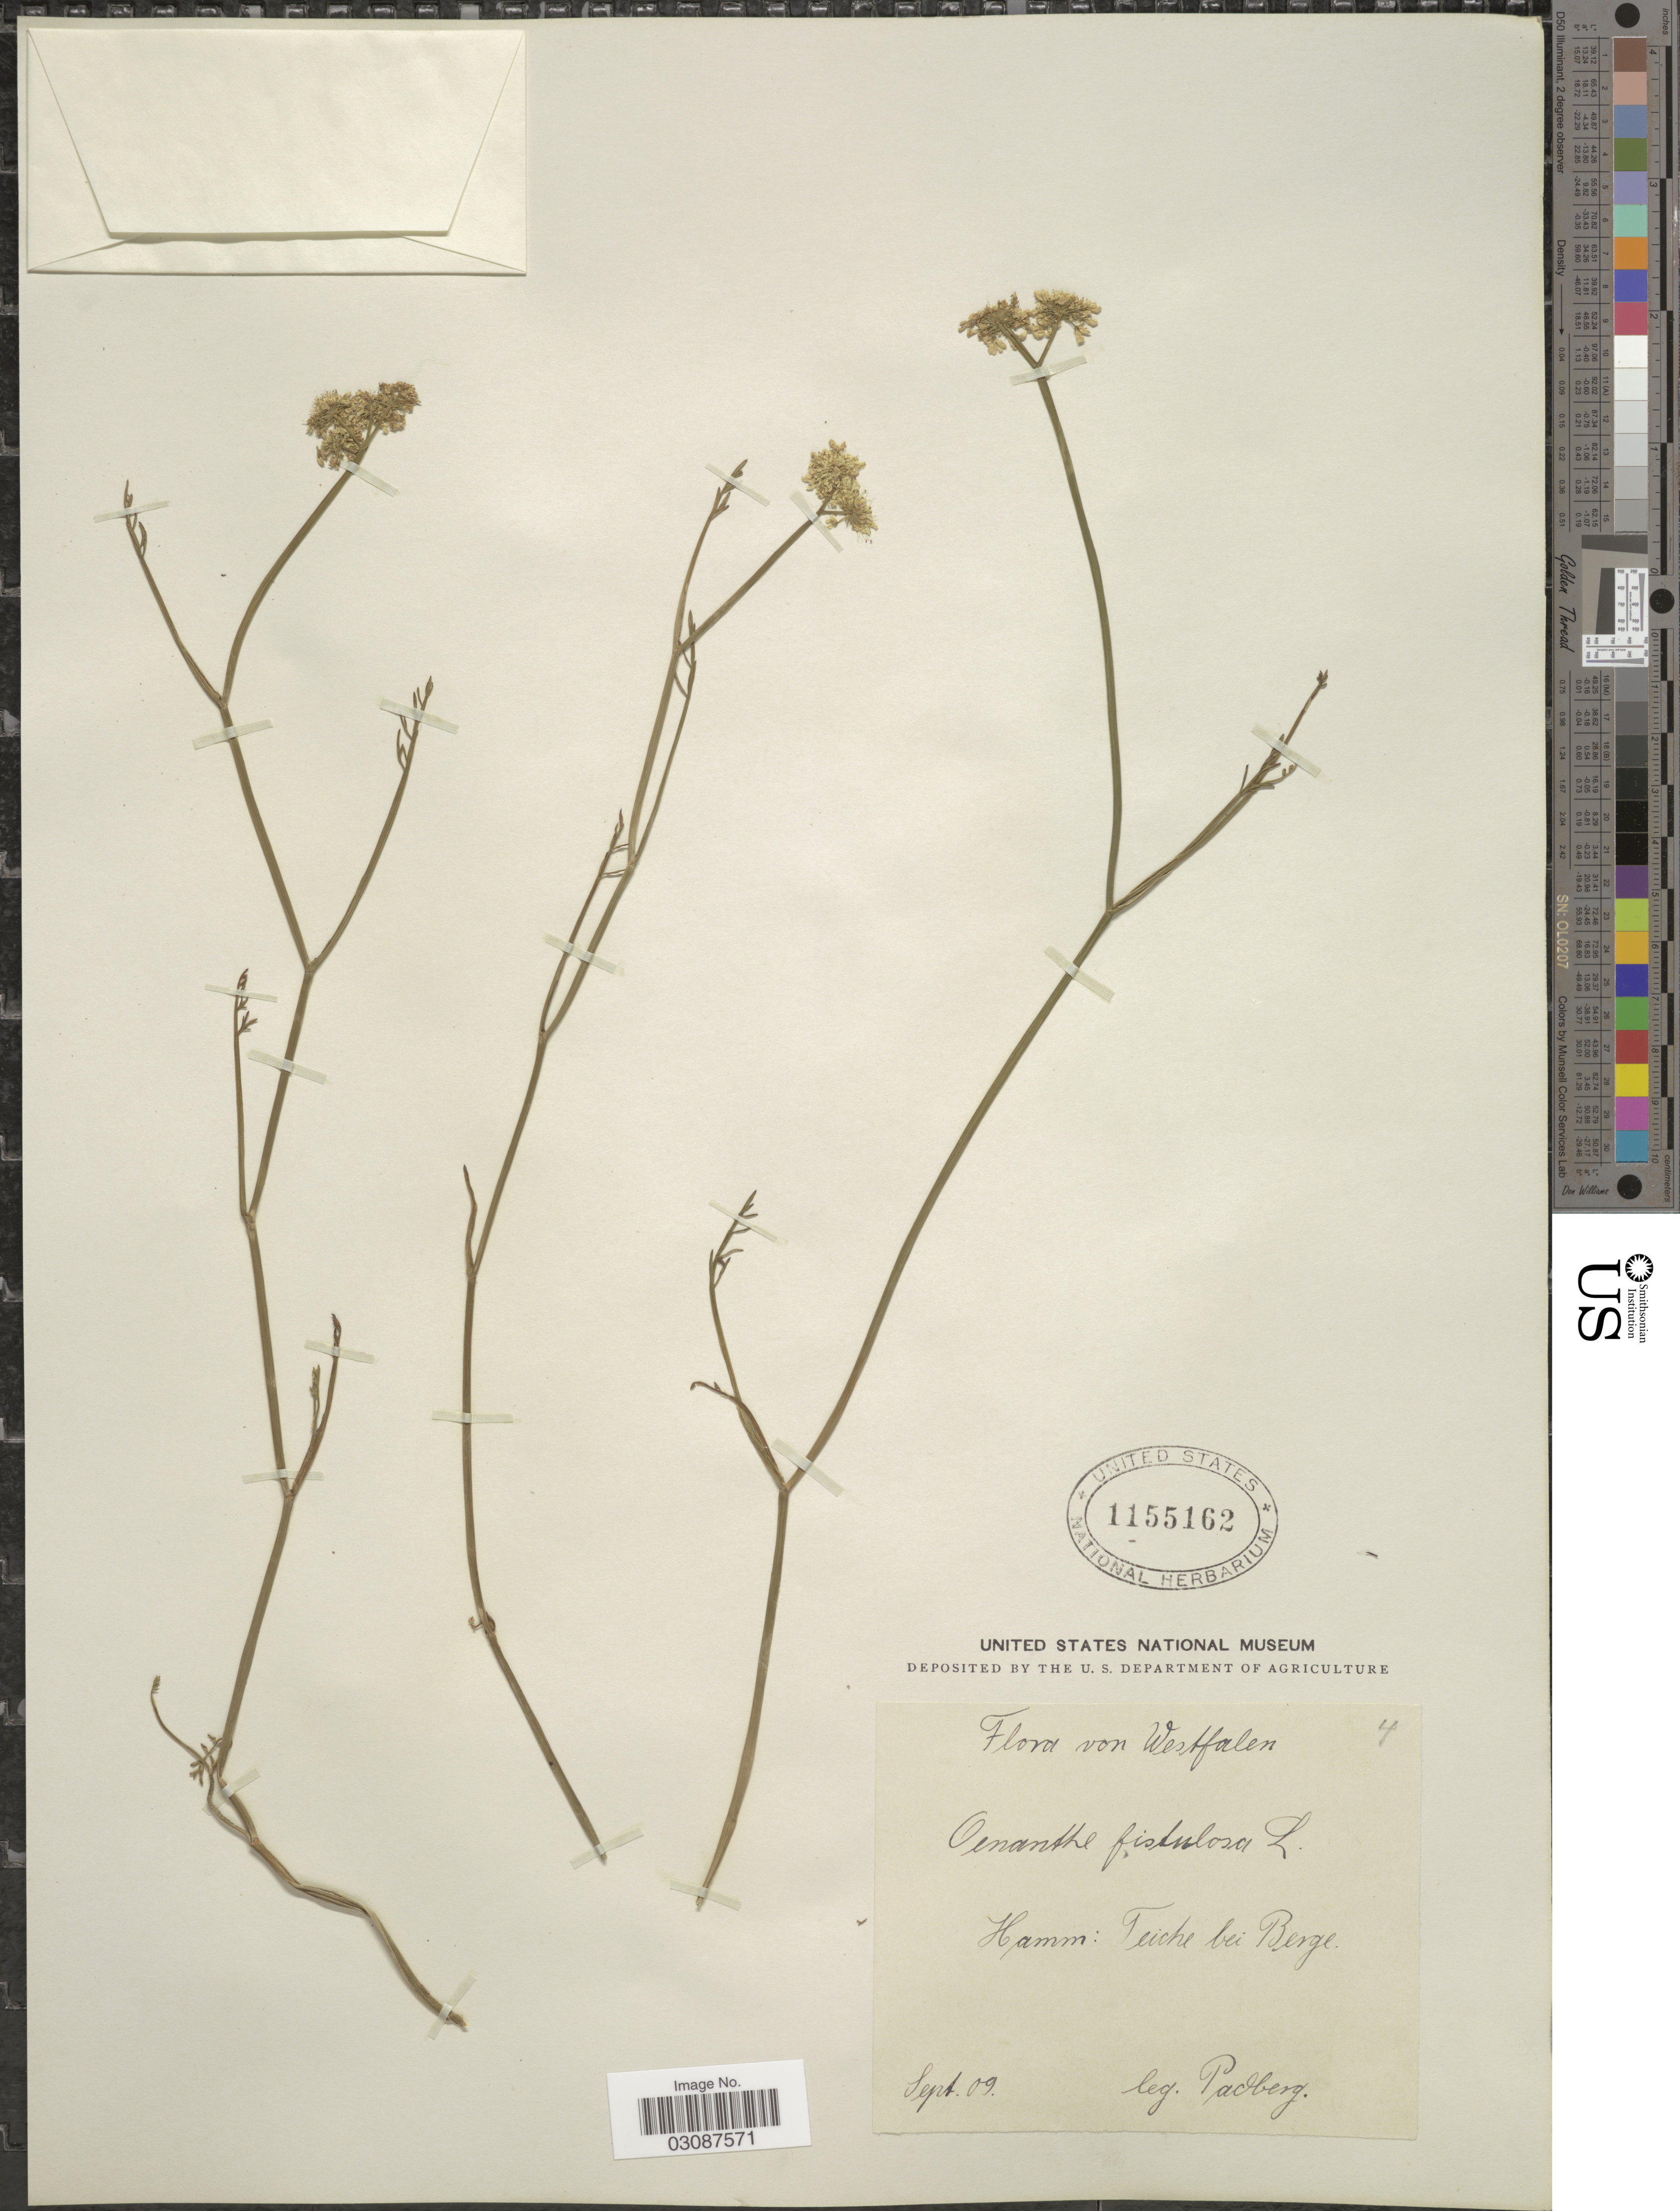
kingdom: Plantae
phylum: Tracheophyta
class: Magnoliopsida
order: Apiales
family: Apiaceae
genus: Oenanthe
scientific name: Oenanthe fistulosa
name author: L.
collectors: Padberg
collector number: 4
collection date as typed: Transcribed d/m/y: /9/9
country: Germany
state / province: Nordrhein-Westfalen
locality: Westfalen. Hamm: Teiche bei Berge.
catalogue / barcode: US 1155162